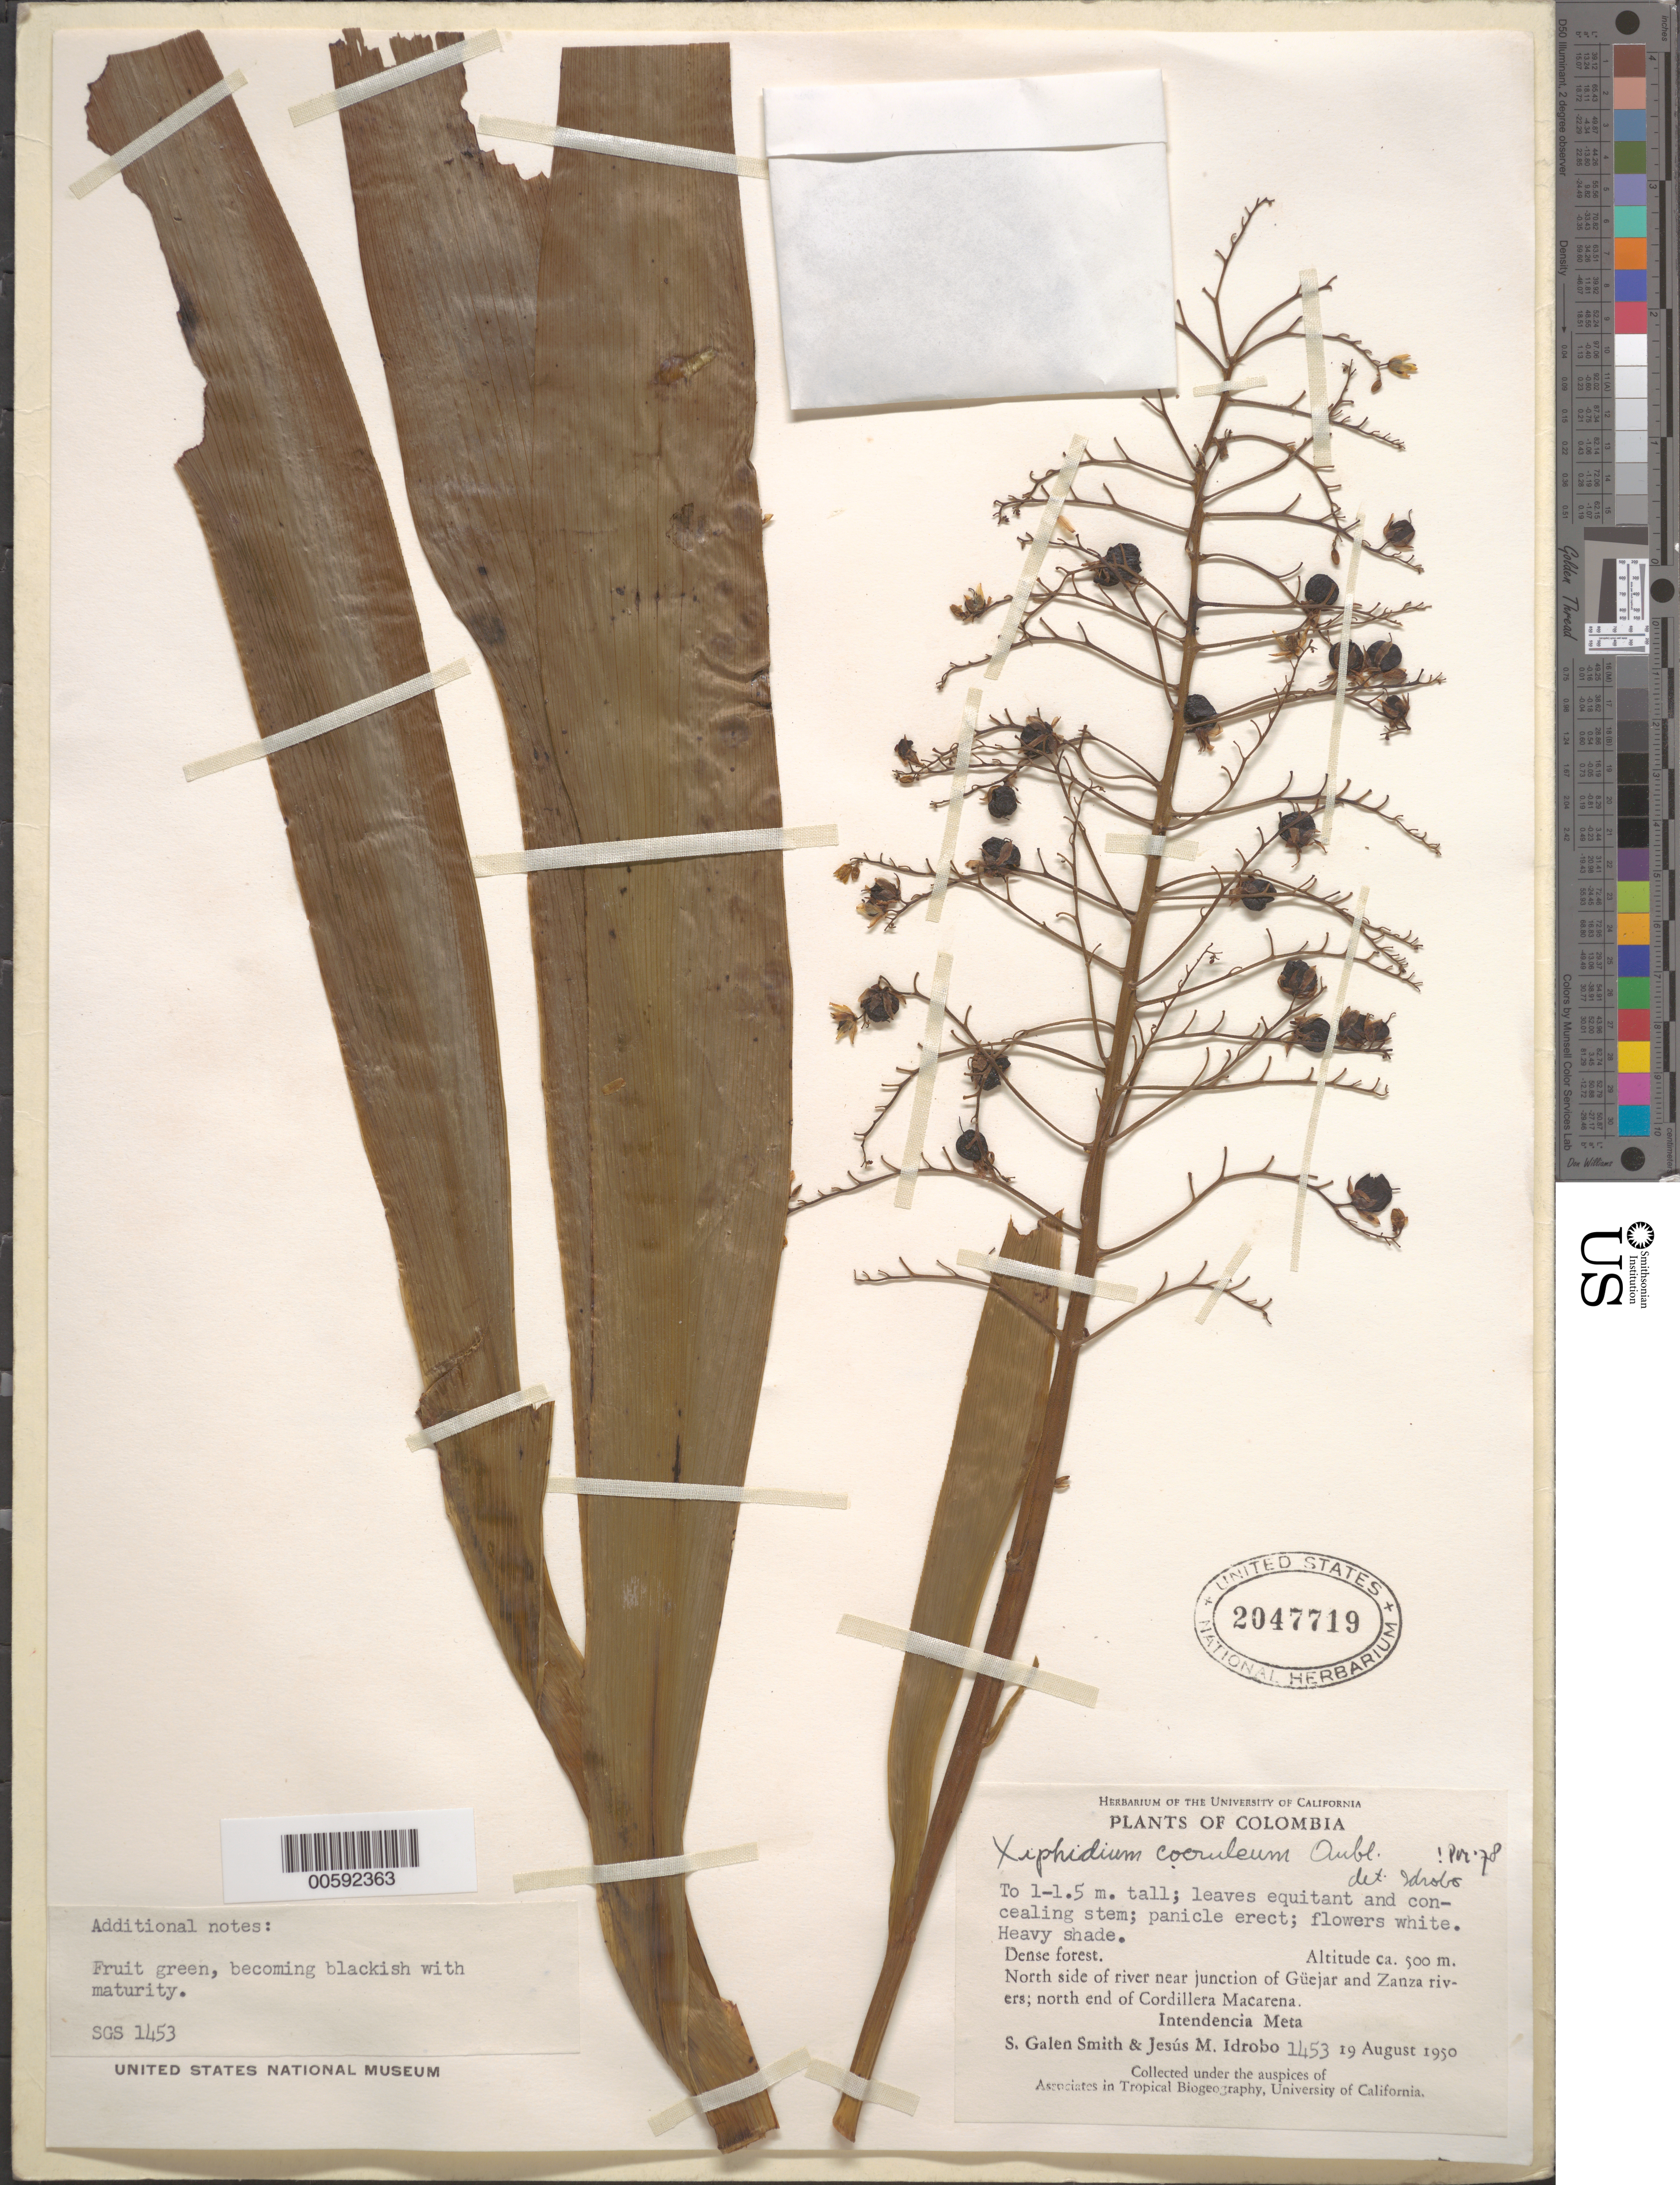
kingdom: Plantae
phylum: Tracheophyta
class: Liliopsida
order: Commelinales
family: Haemodoraceae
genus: Xiphidium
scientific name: Xiphidium caeruleum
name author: Aubl.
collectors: S. G. Smith & J. M. Idrobo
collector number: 1453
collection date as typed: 19 Aug 1950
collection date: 1950-08-19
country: Colombia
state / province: Meta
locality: Near junction of Guejar and Zanza Rivers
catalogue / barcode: US 2047719